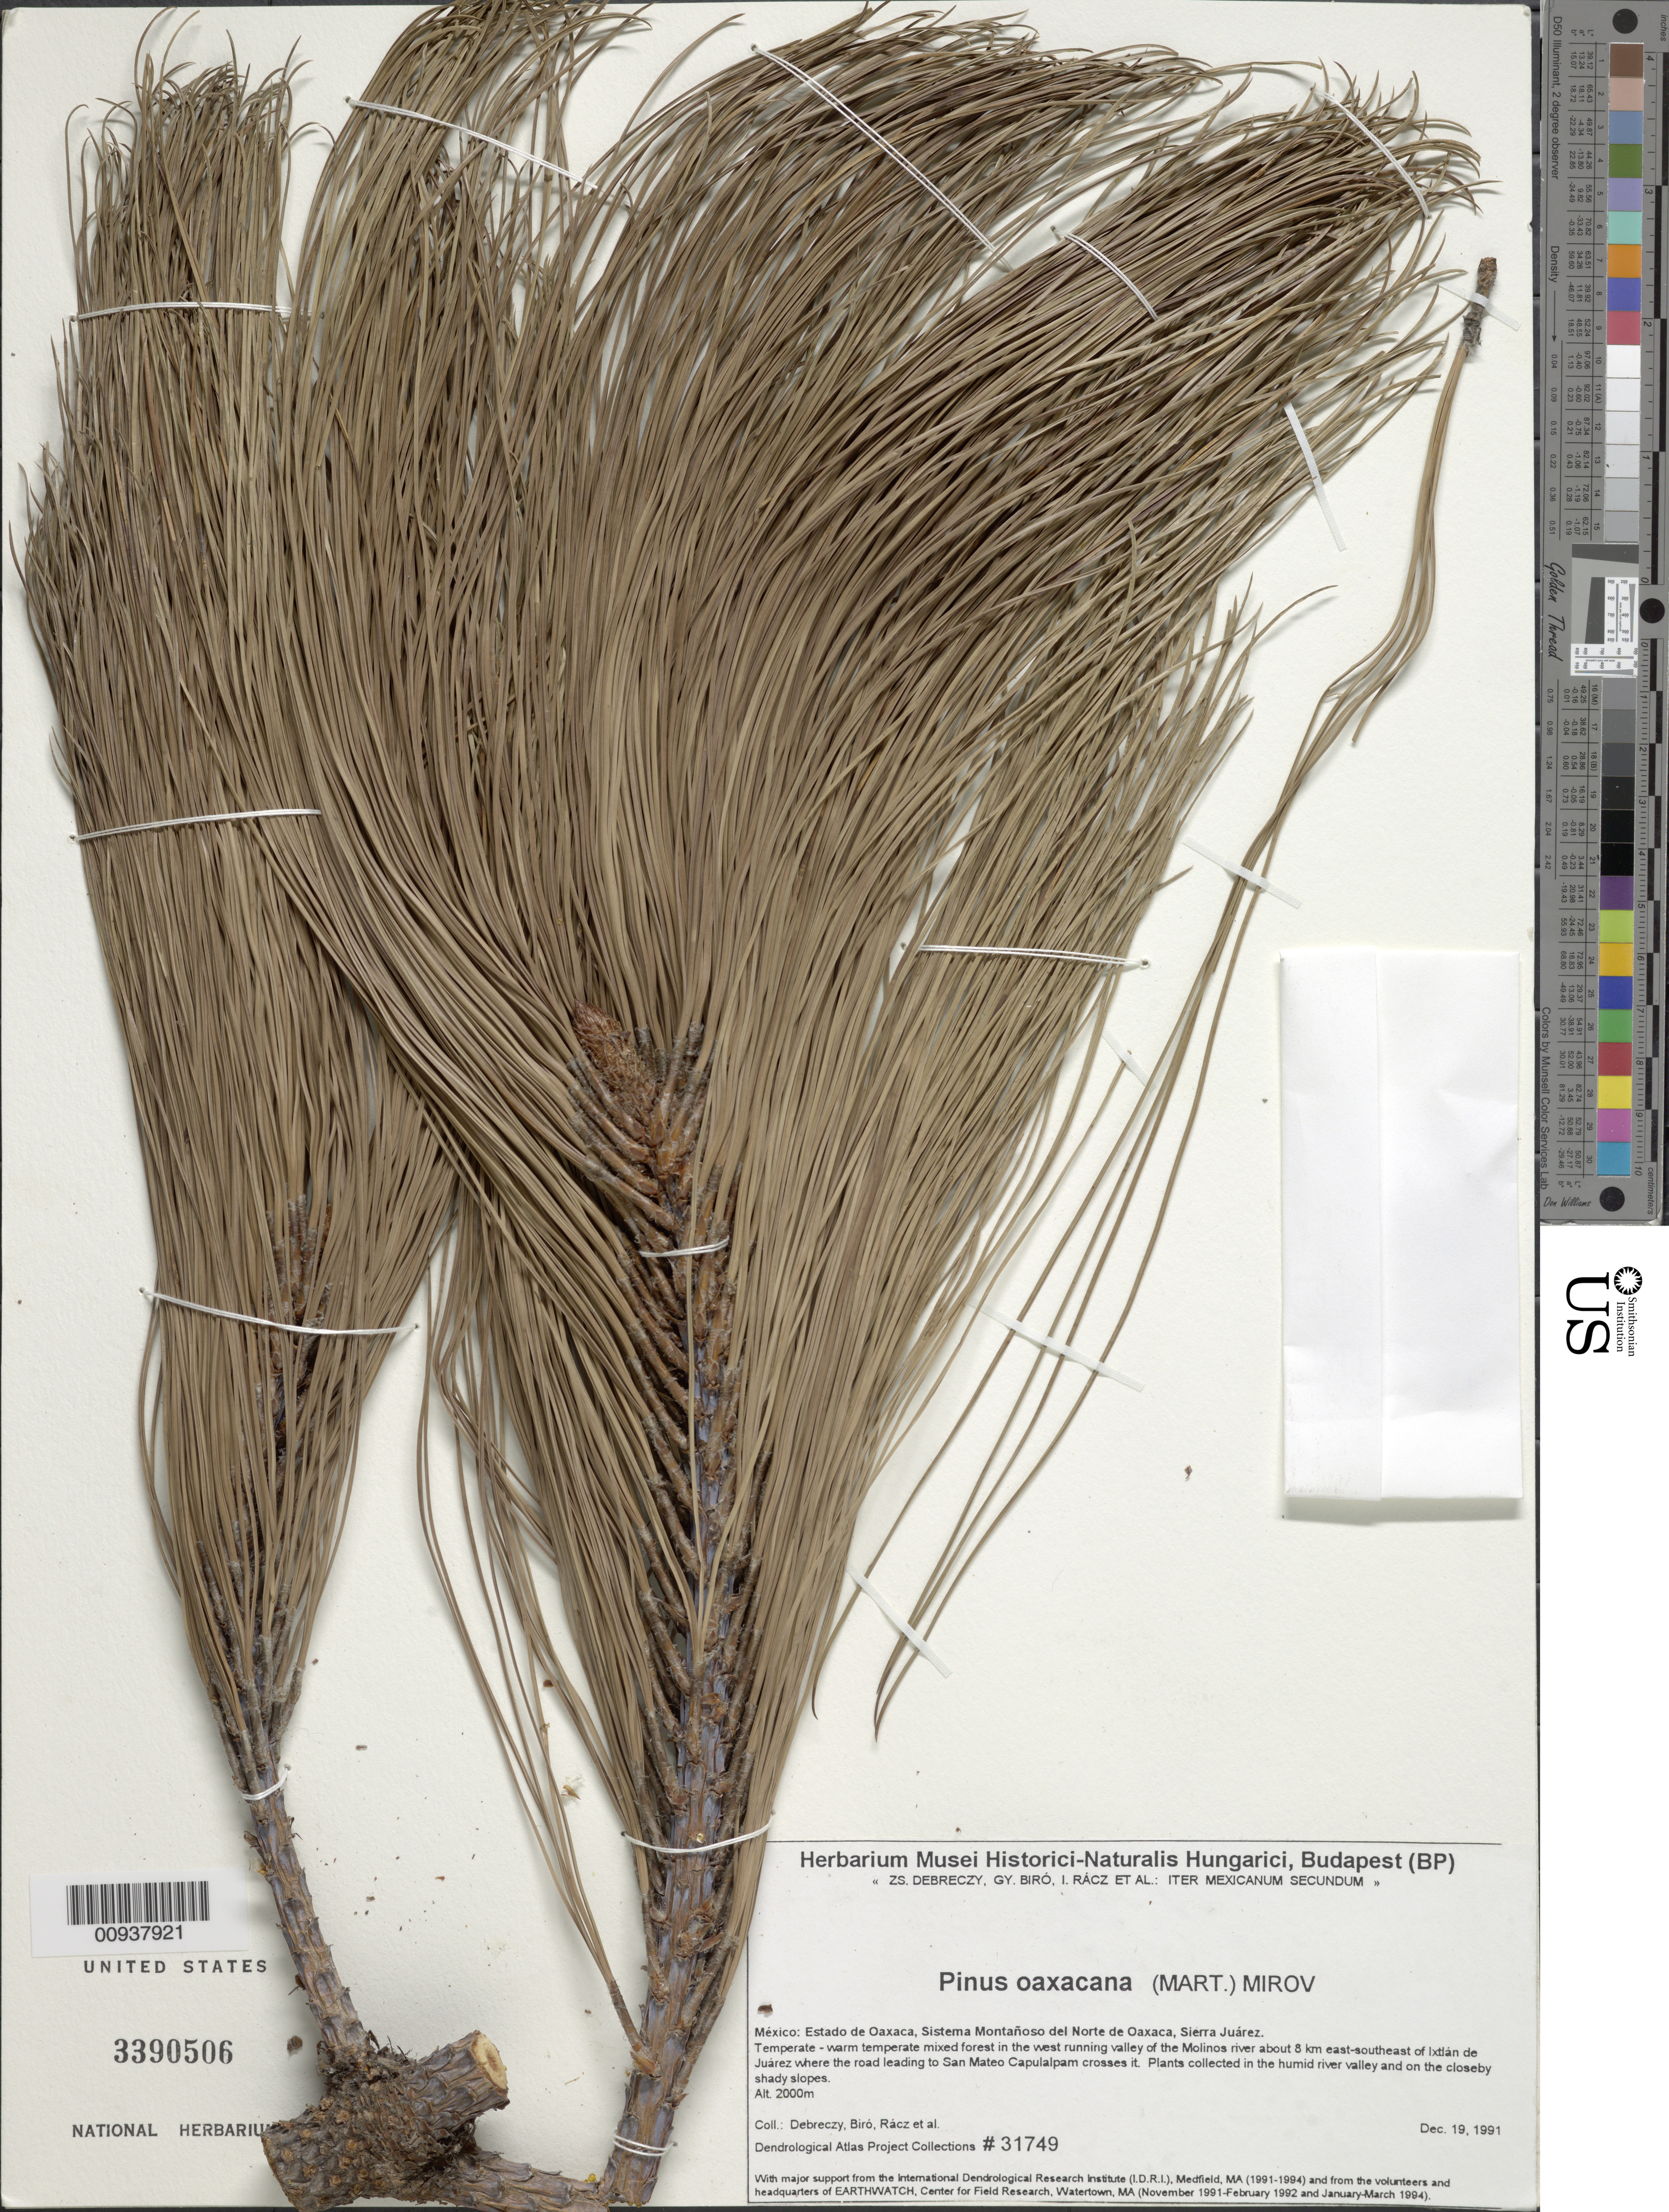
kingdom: Plantae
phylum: Tracheophyta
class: Pinopsida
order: Pinales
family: Pinaceae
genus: Pinus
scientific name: Pinus oaxacana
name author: Mirov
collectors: Z. Debreczy, G. Biro, I. Rácz & et al.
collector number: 31749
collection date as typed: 19 Dec 1991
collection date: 1991-12-19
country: Mexico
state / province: Oaxaca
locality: Sistema Montañoso del Norte de Oaxaca, Sierra Juárez. Temperate-warm temperate mixed forest in the west running Valley of the Molinos river about 8 km. east-southeast of Ixtlán de Juárez where the road leading to San Mateo Capulalpam crosses it.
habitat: Humid river valley and on the closeby shady slopes.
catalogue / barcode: US 3390506